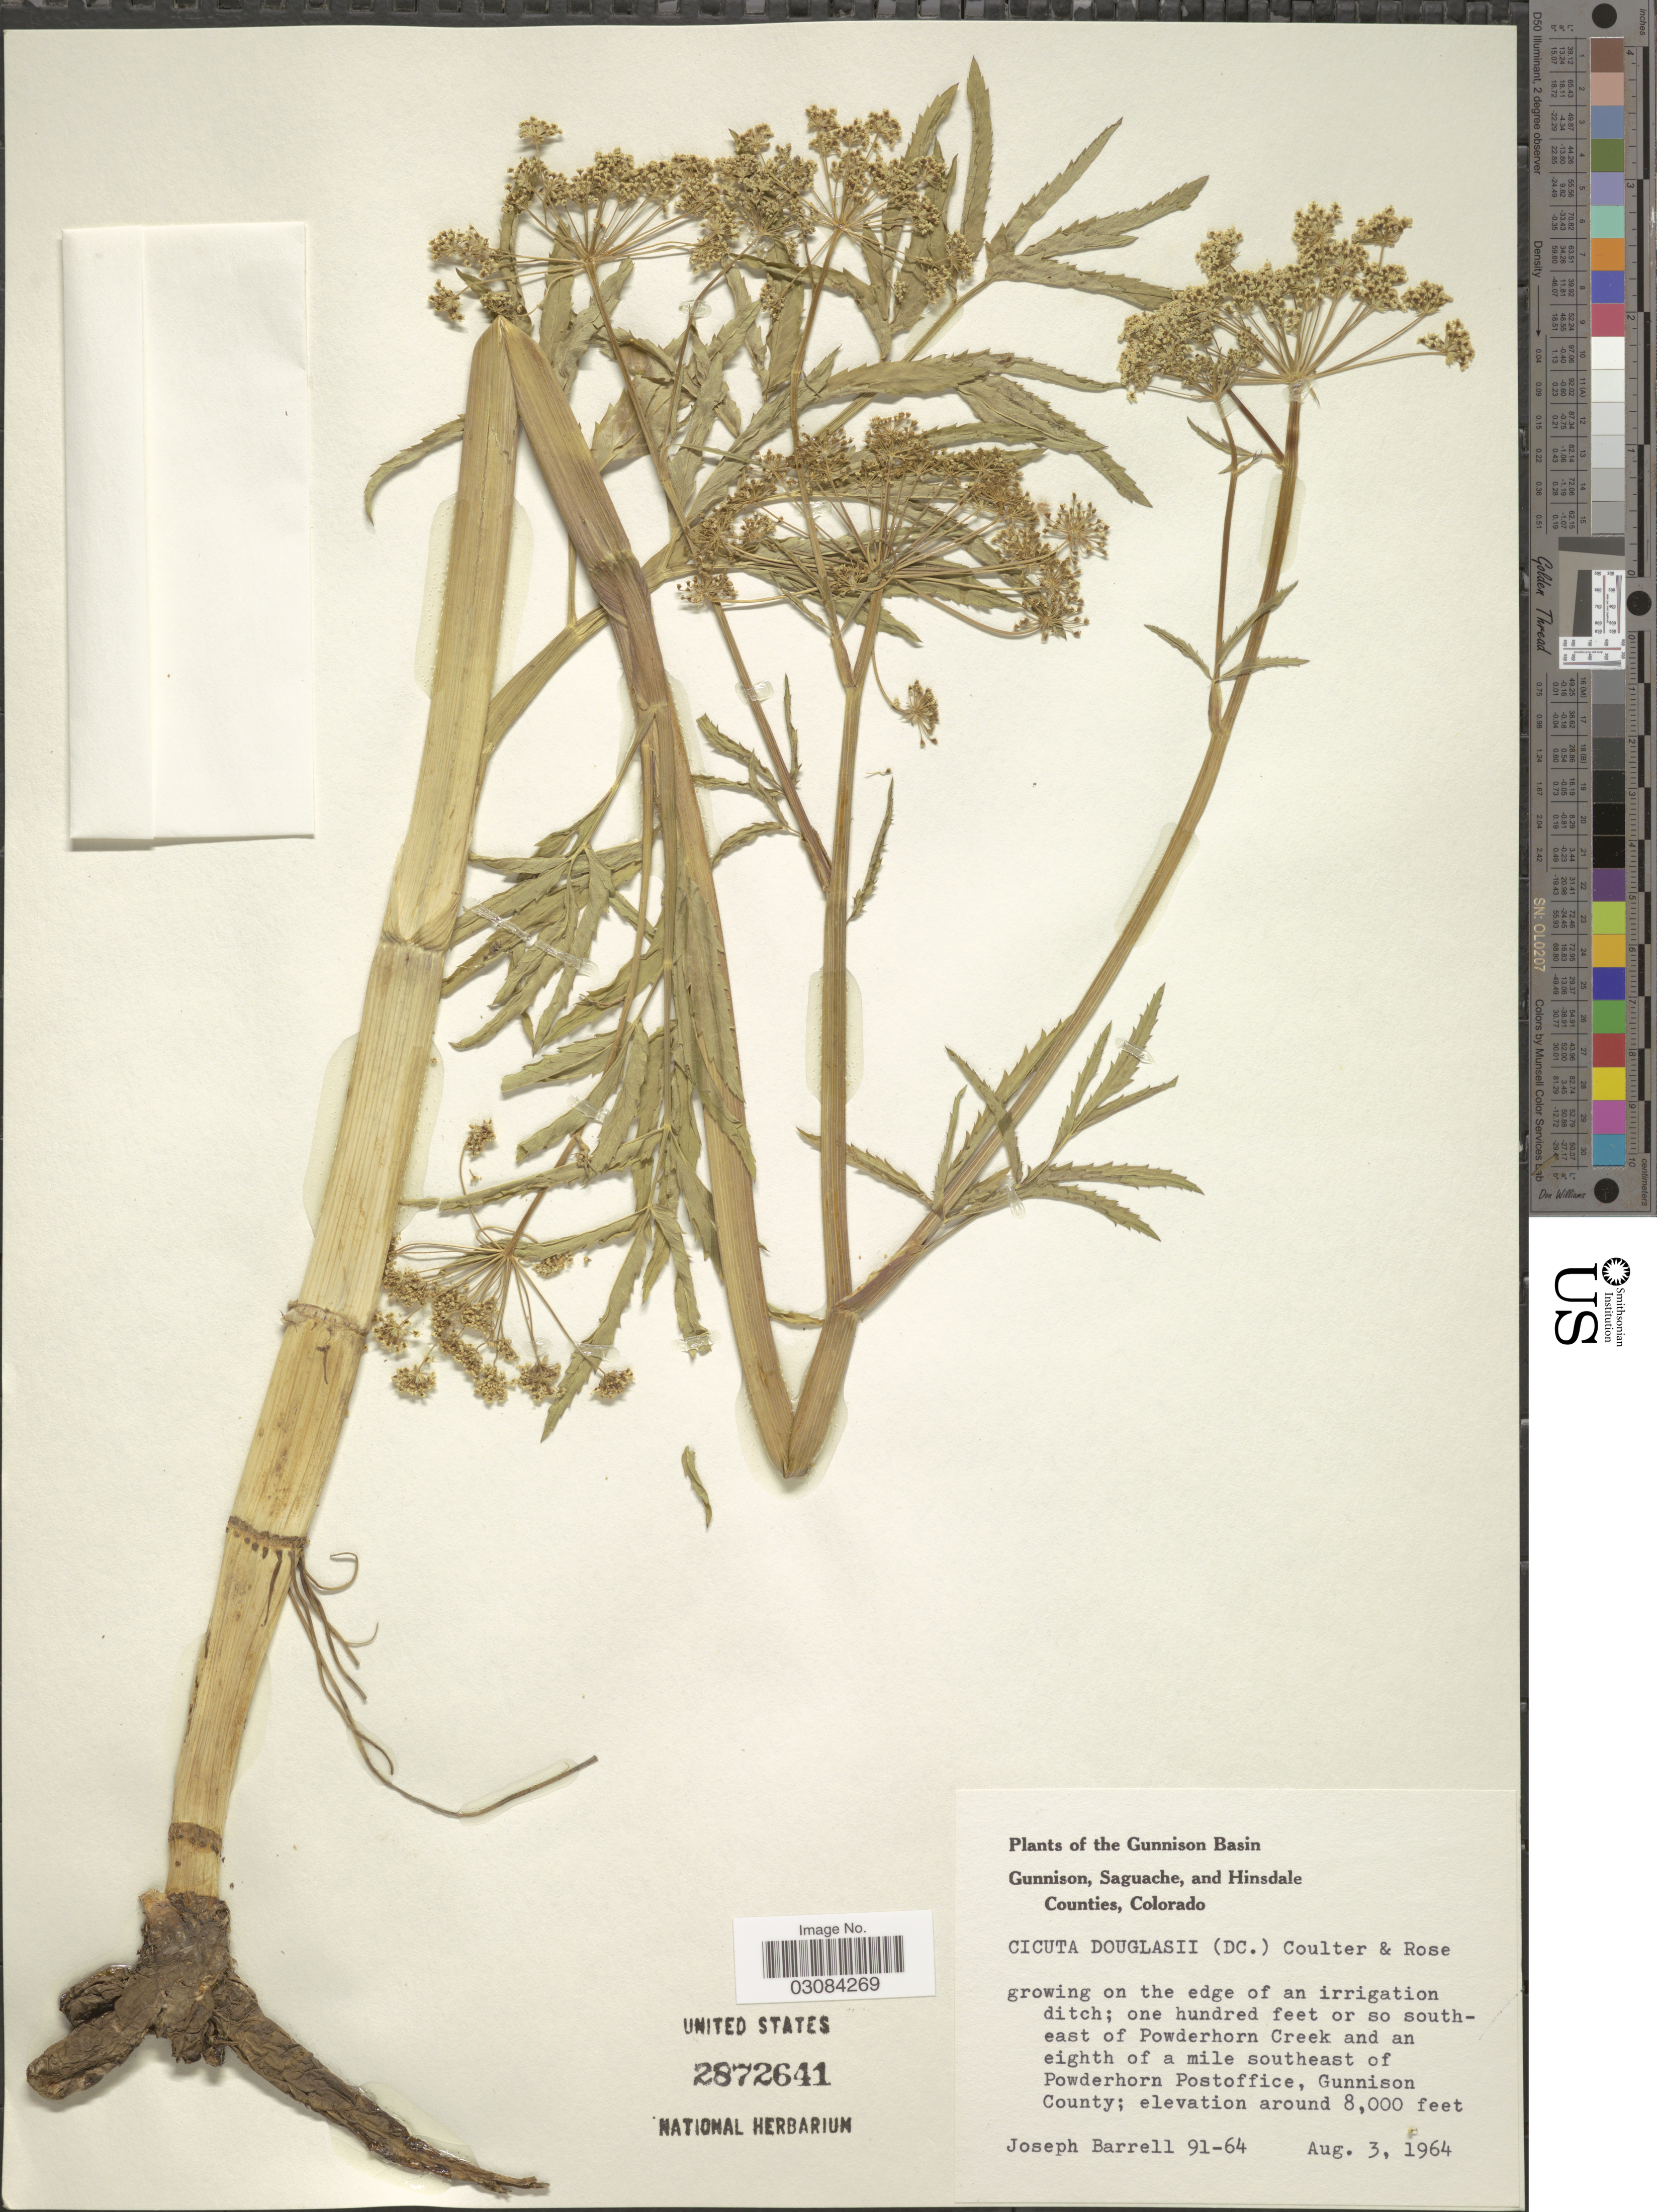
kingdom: Plantae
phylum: Tracheophyta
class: Magnoliopsida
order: Apiales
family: Apiaceae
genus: Cicuta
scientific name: Cicuta douglasii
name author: (DC.) J.M. Coult. & Rose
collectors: J. Barrell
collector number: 91-64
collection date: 1964-08-03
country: United States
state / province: Colorado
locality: Gunnison Basin. One hundred feet or so southeast of Powderhorn Creek and an eighth of a mile southeast of Powderhorn Postoffice, Gunnison County.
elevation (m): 2438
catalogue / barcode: US 2872641